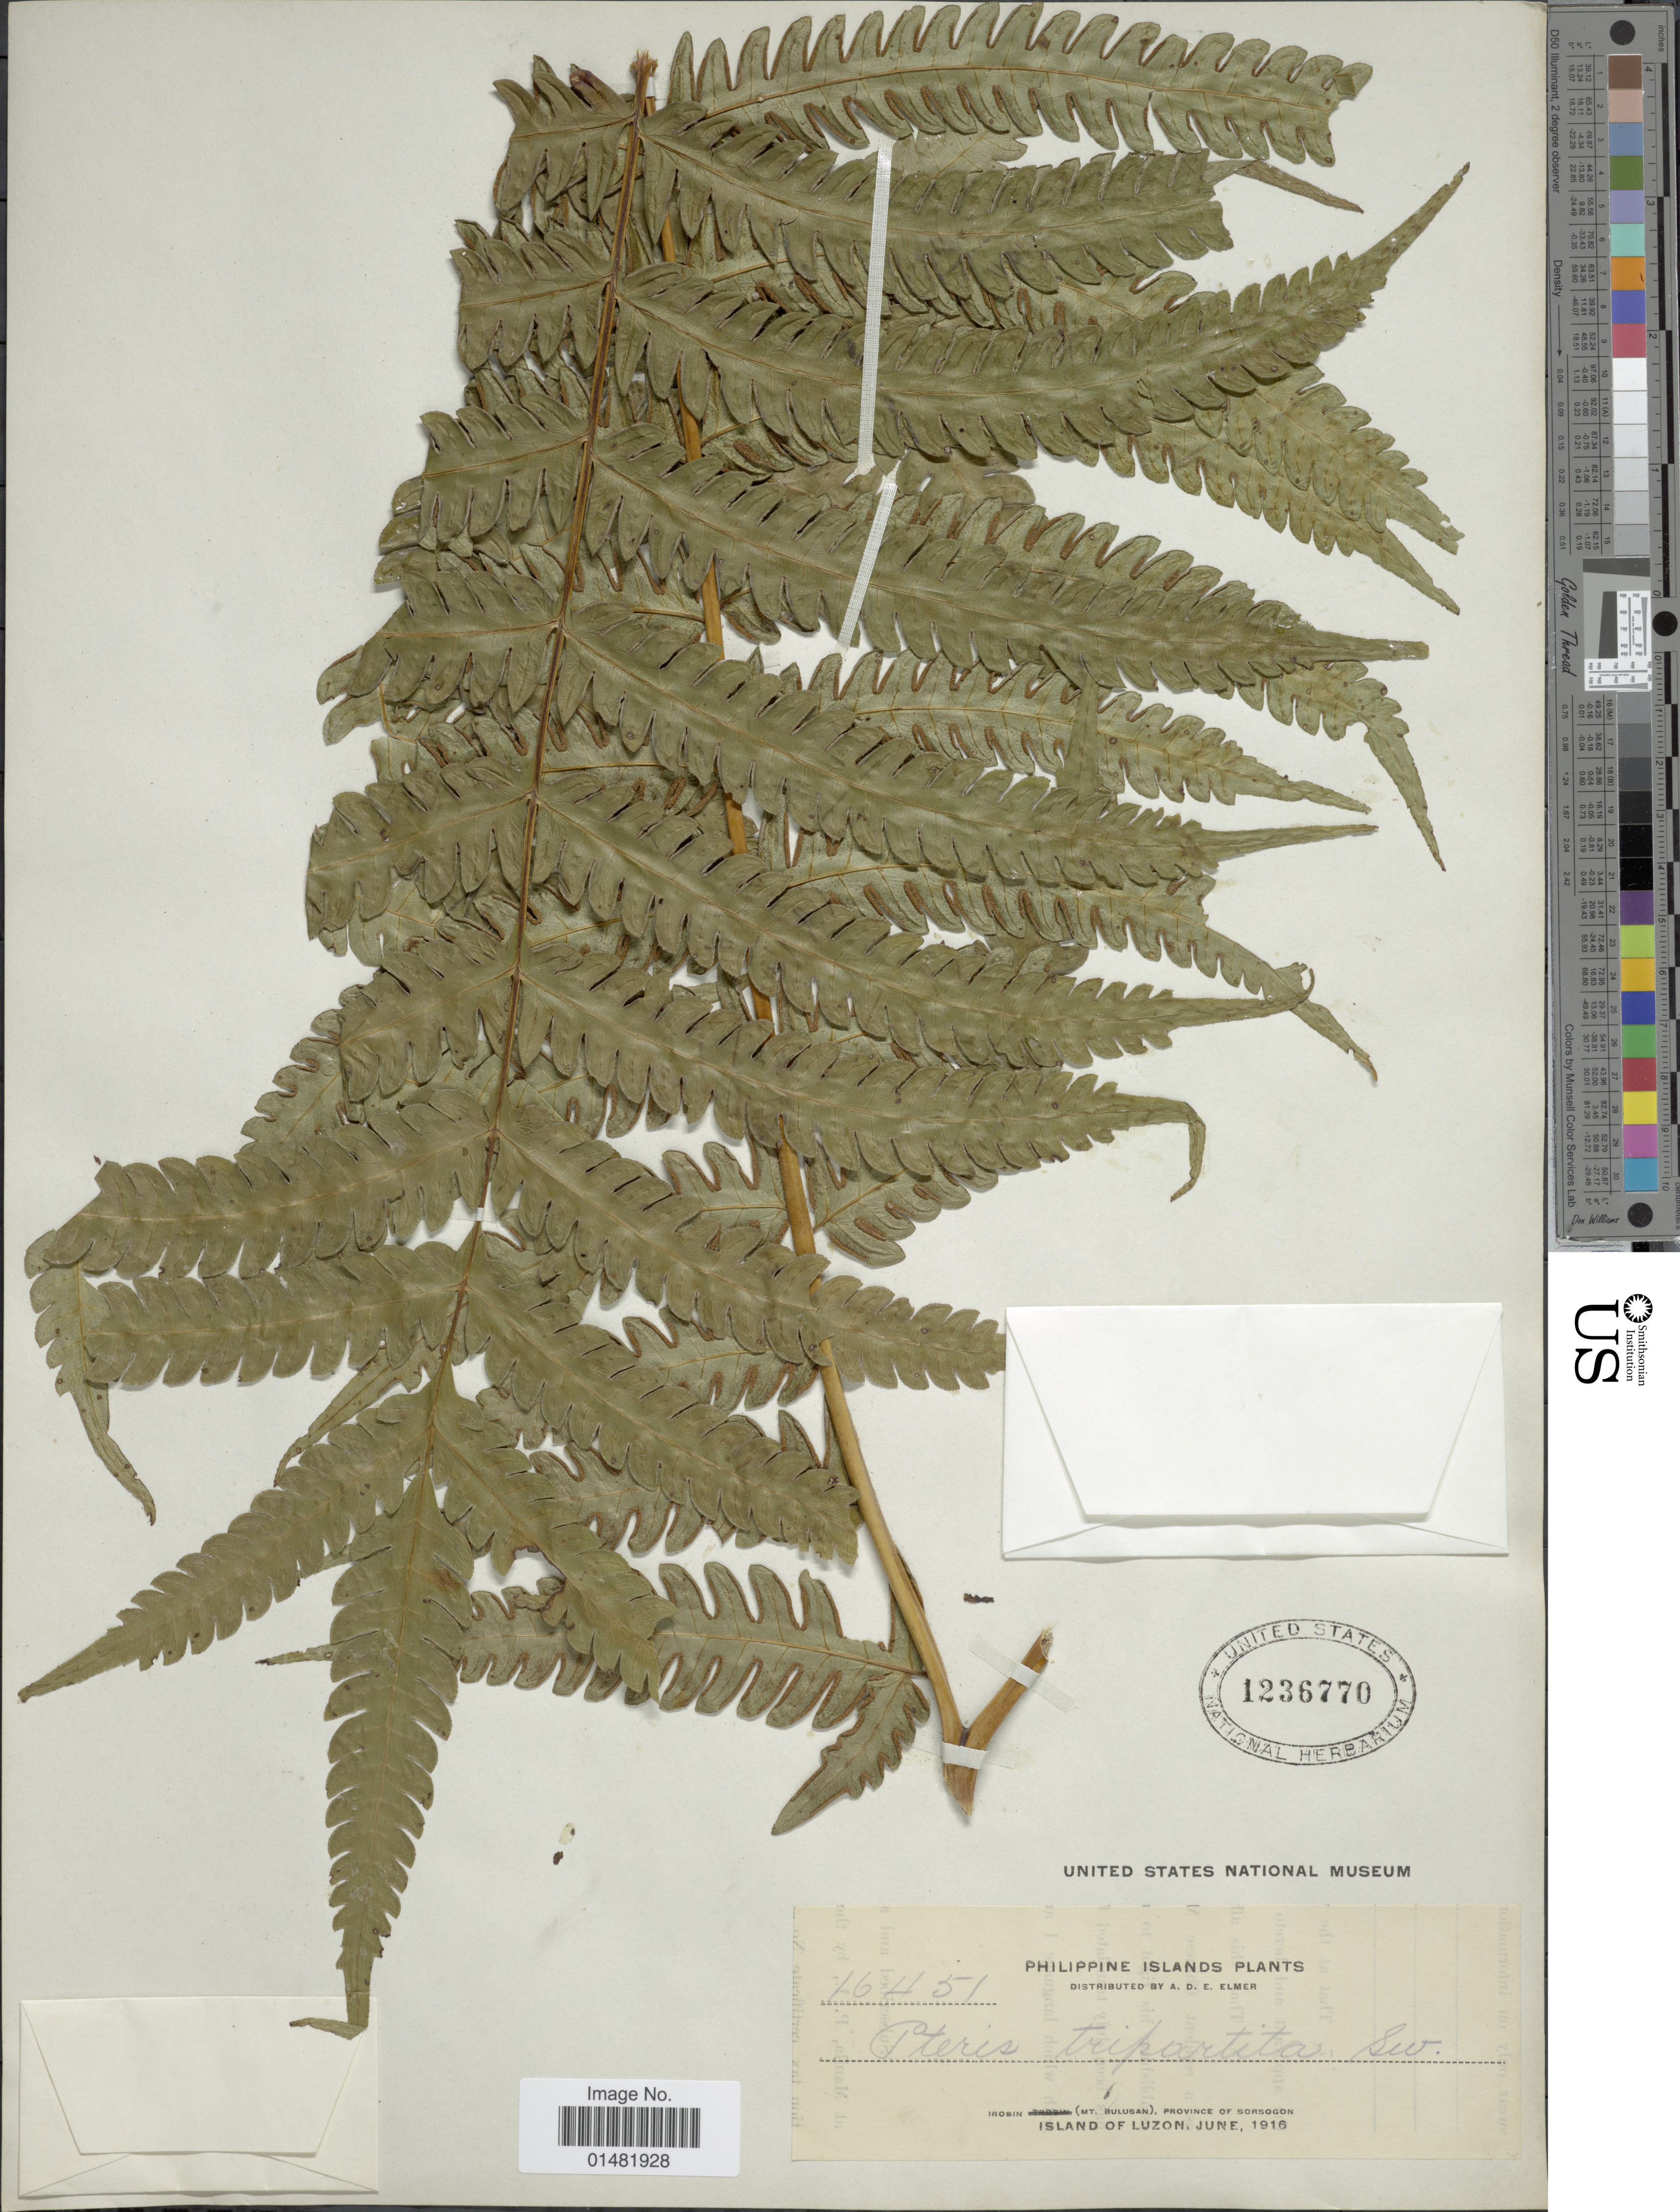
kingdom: Plantae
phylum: Tracheophyta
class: Polypodiopsida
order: Polypodiales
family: Pteridaceae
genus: Pteris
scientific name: Pteris tripartita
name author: Sw.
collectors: A. D. E. Elmer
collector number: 16451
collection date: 1916-06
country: Philippines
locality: Philippine Islands Plants, Irosin (Mt. Bulusan), Province of Sorsogon, Island of Luzon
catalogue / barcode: US 1236770